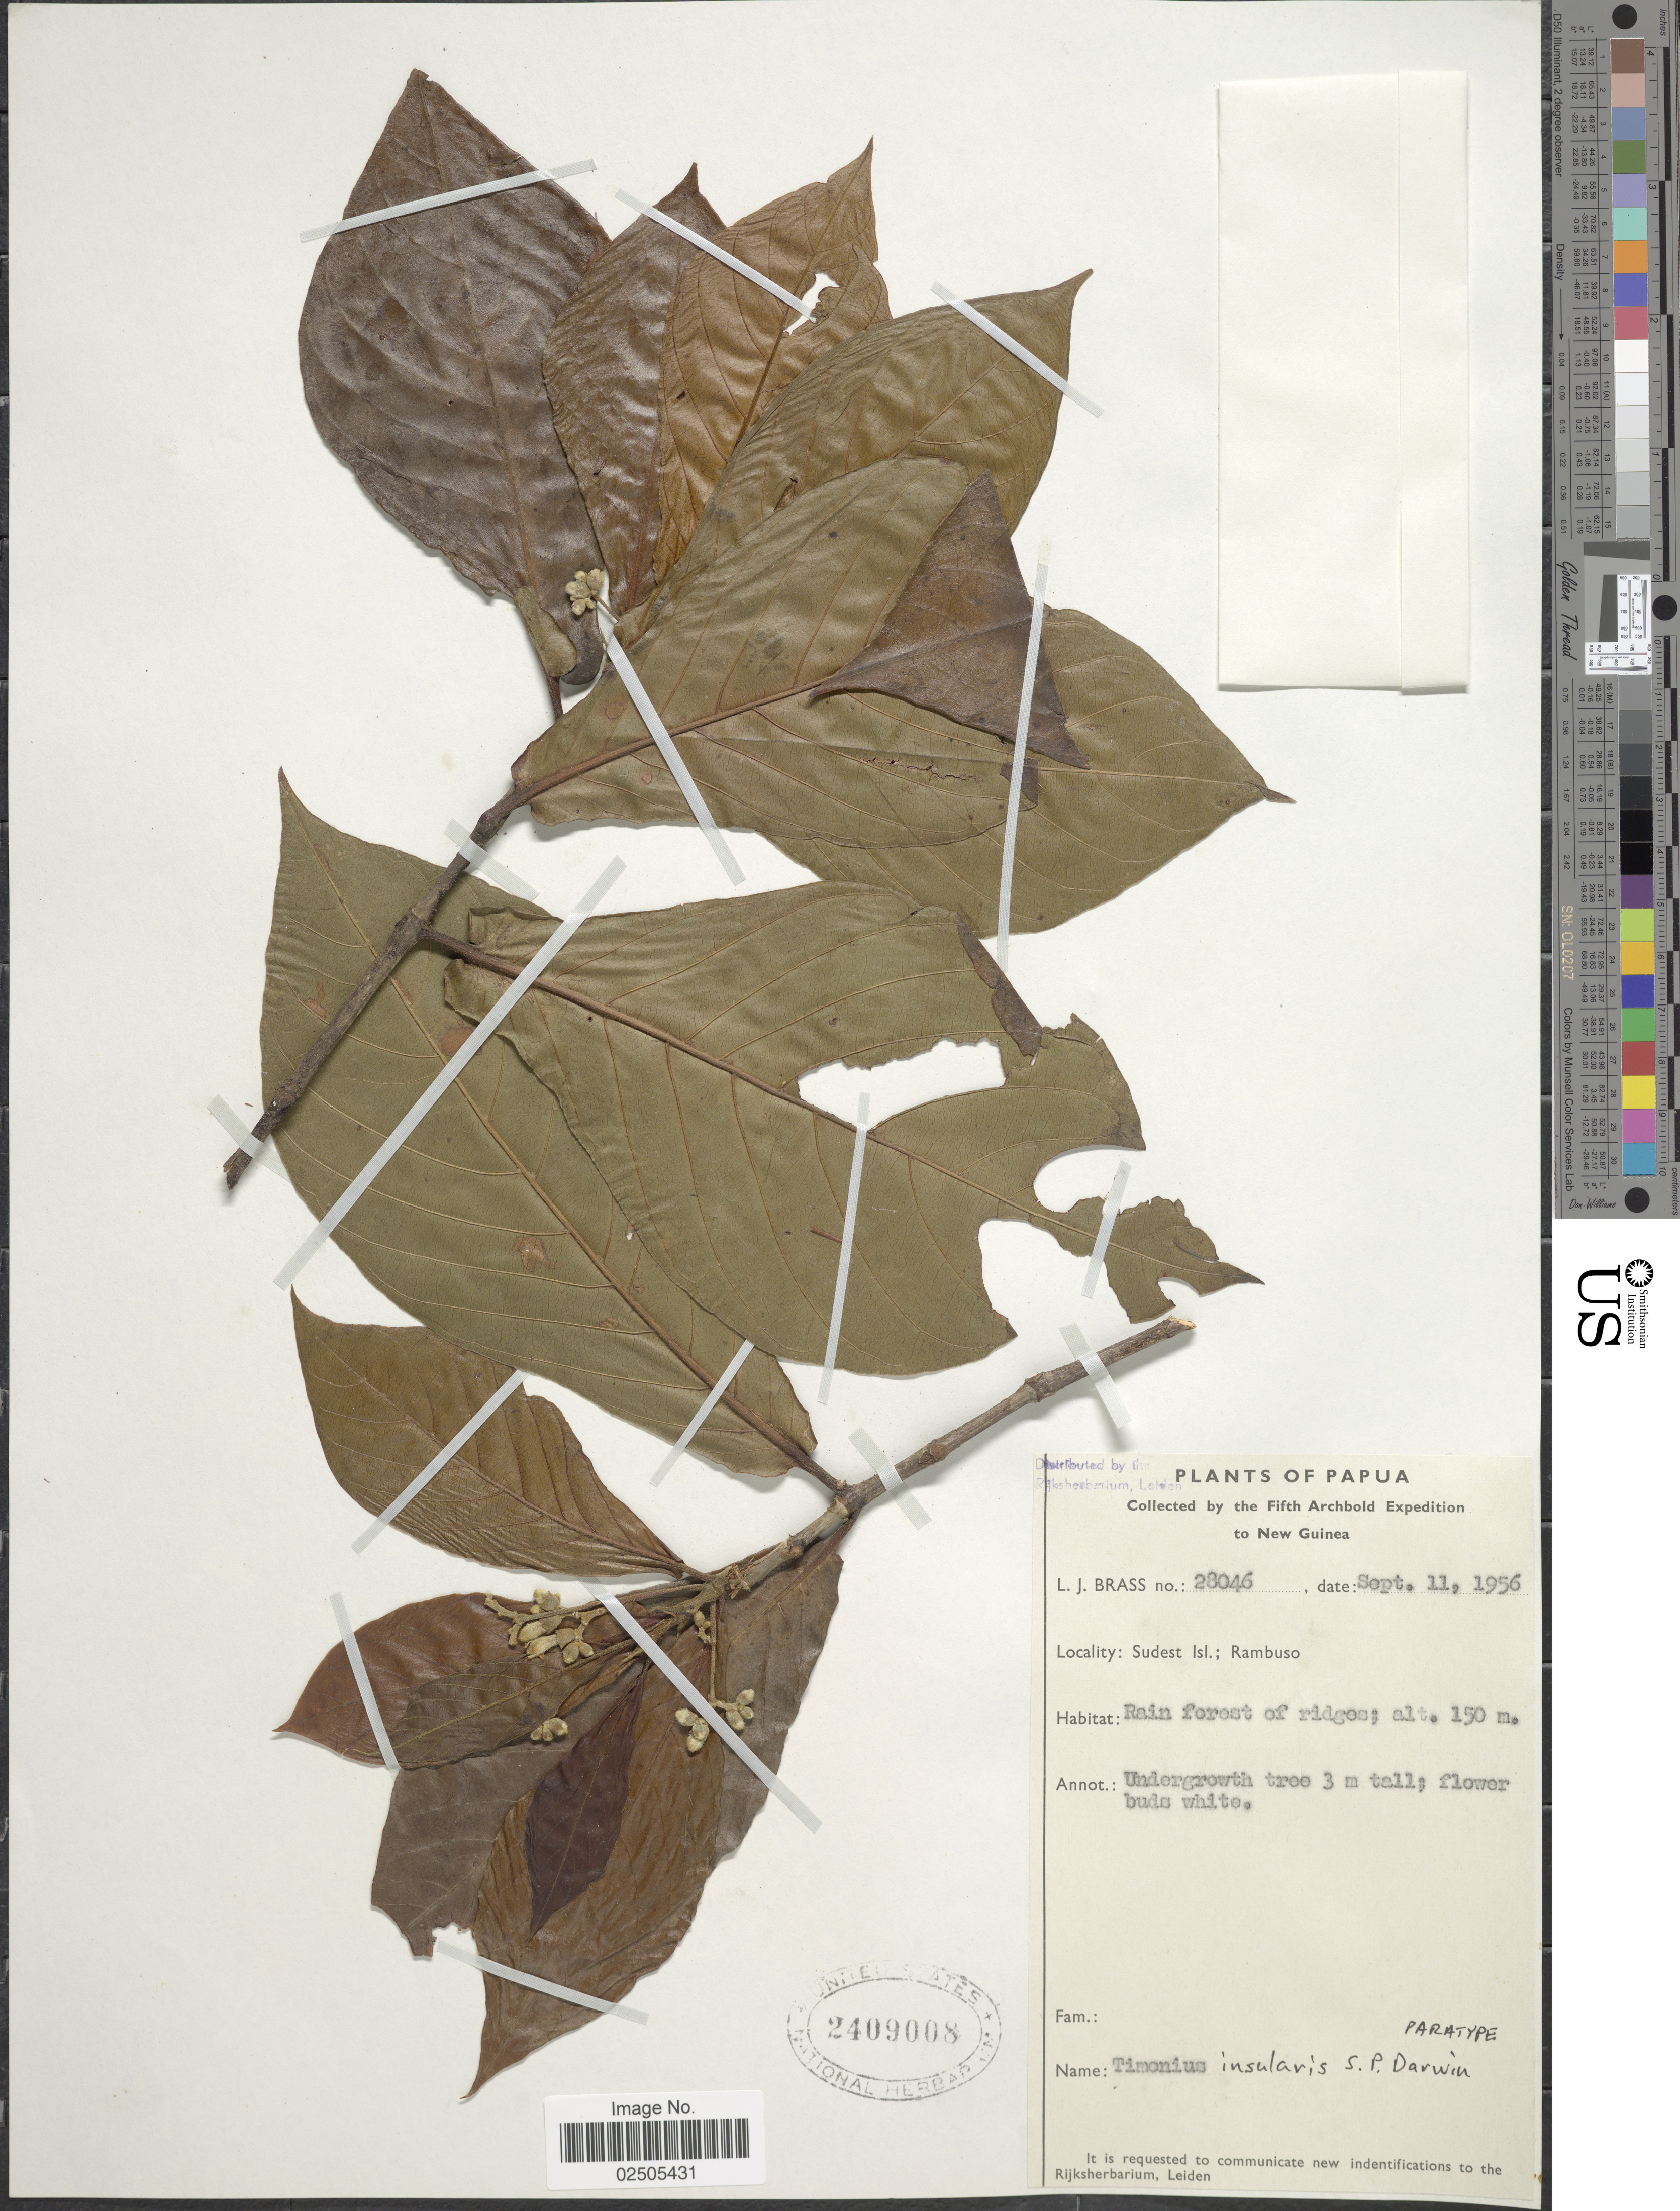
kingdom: Plantae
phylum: Tracheophyta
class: Magnoliopsida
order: Gentianales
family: Rubiaceae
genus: Timonius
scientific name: Timonius insularis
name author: S.P. Darwin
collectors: L. J. Brass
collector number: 28046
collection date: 1956-09-11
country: Papua New Guinea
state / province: Milne Bay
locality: Papua, New Guinea, Sudest Isl.: Rambuso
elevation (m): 150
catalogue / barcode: US 2409008